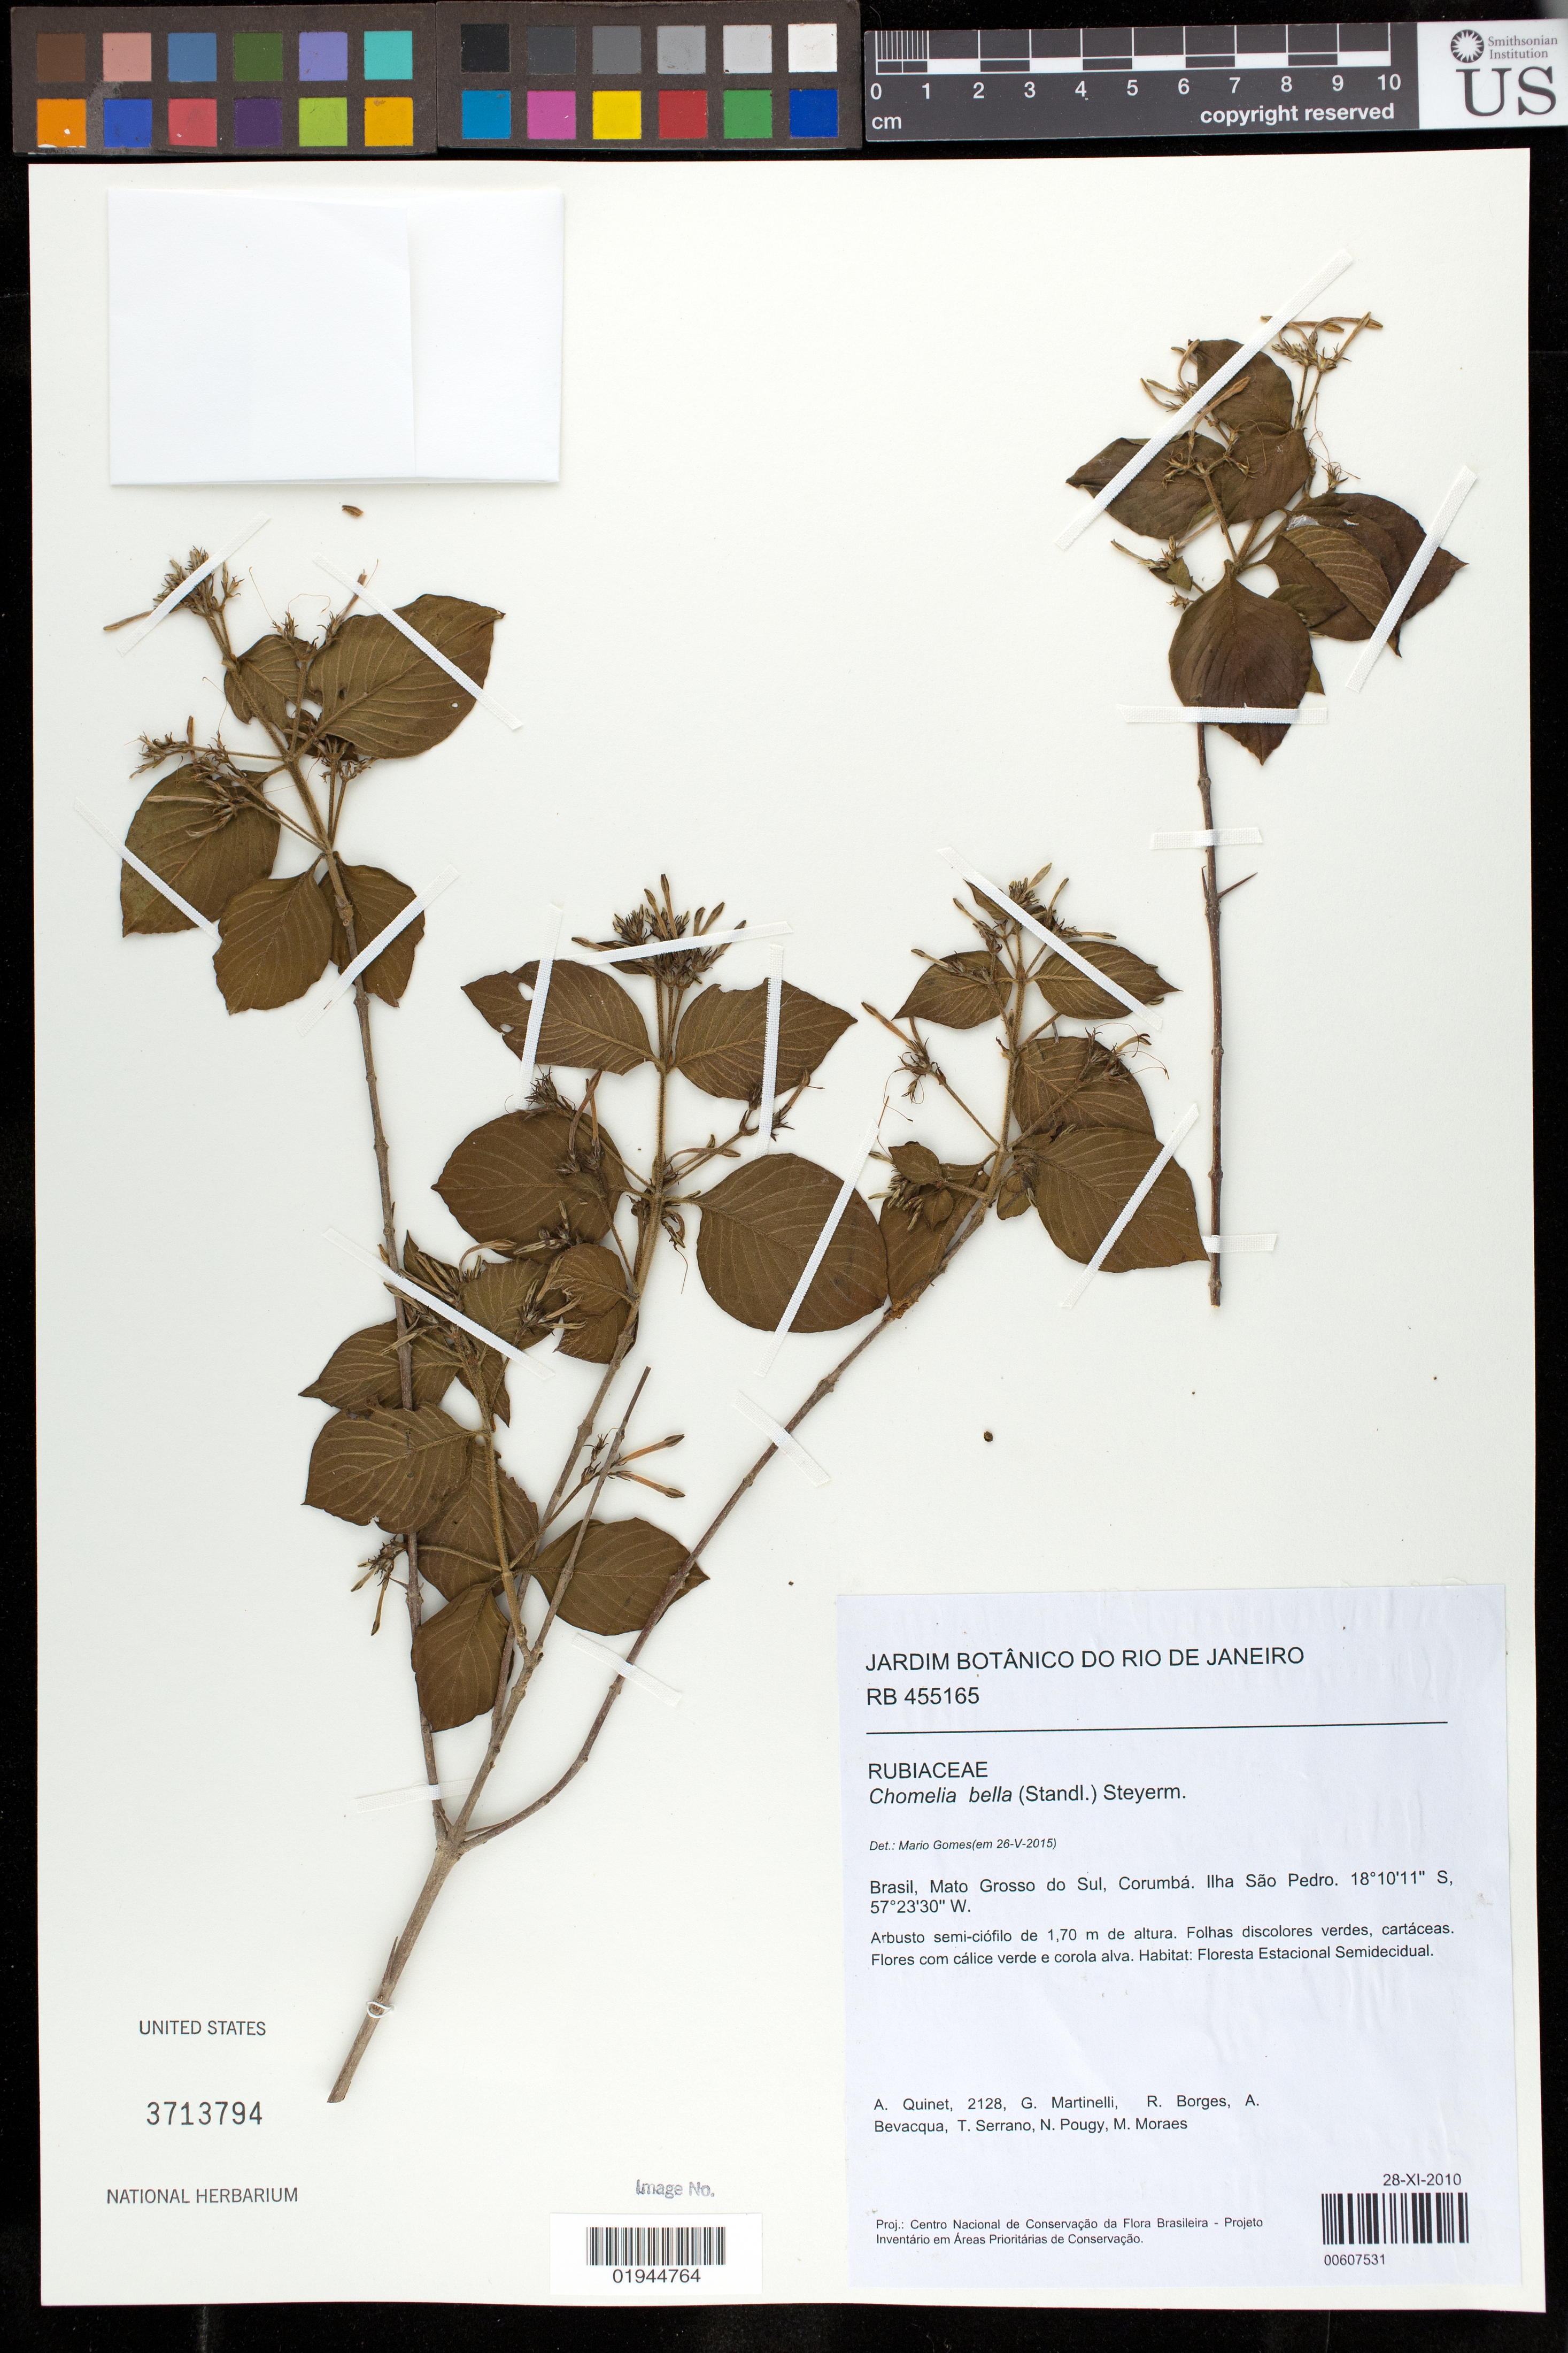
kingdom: Plantae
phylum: Tracheophyta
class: Magnoliopsida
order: Gentianales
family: Rubiaceae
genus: Chomelia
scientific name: Chomelia bella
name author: (Standl.) Steyerm.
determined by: Gomes, M.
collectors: A. Quinet et al.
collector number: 2128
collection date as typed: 28-XI-2010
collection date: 2010-11-28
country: Brazil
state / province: Mato Grosso do Sul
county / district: Corumbá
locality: Ilha Sao Pedro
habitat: floresta estacional semidecidual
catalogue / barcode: US 3713794